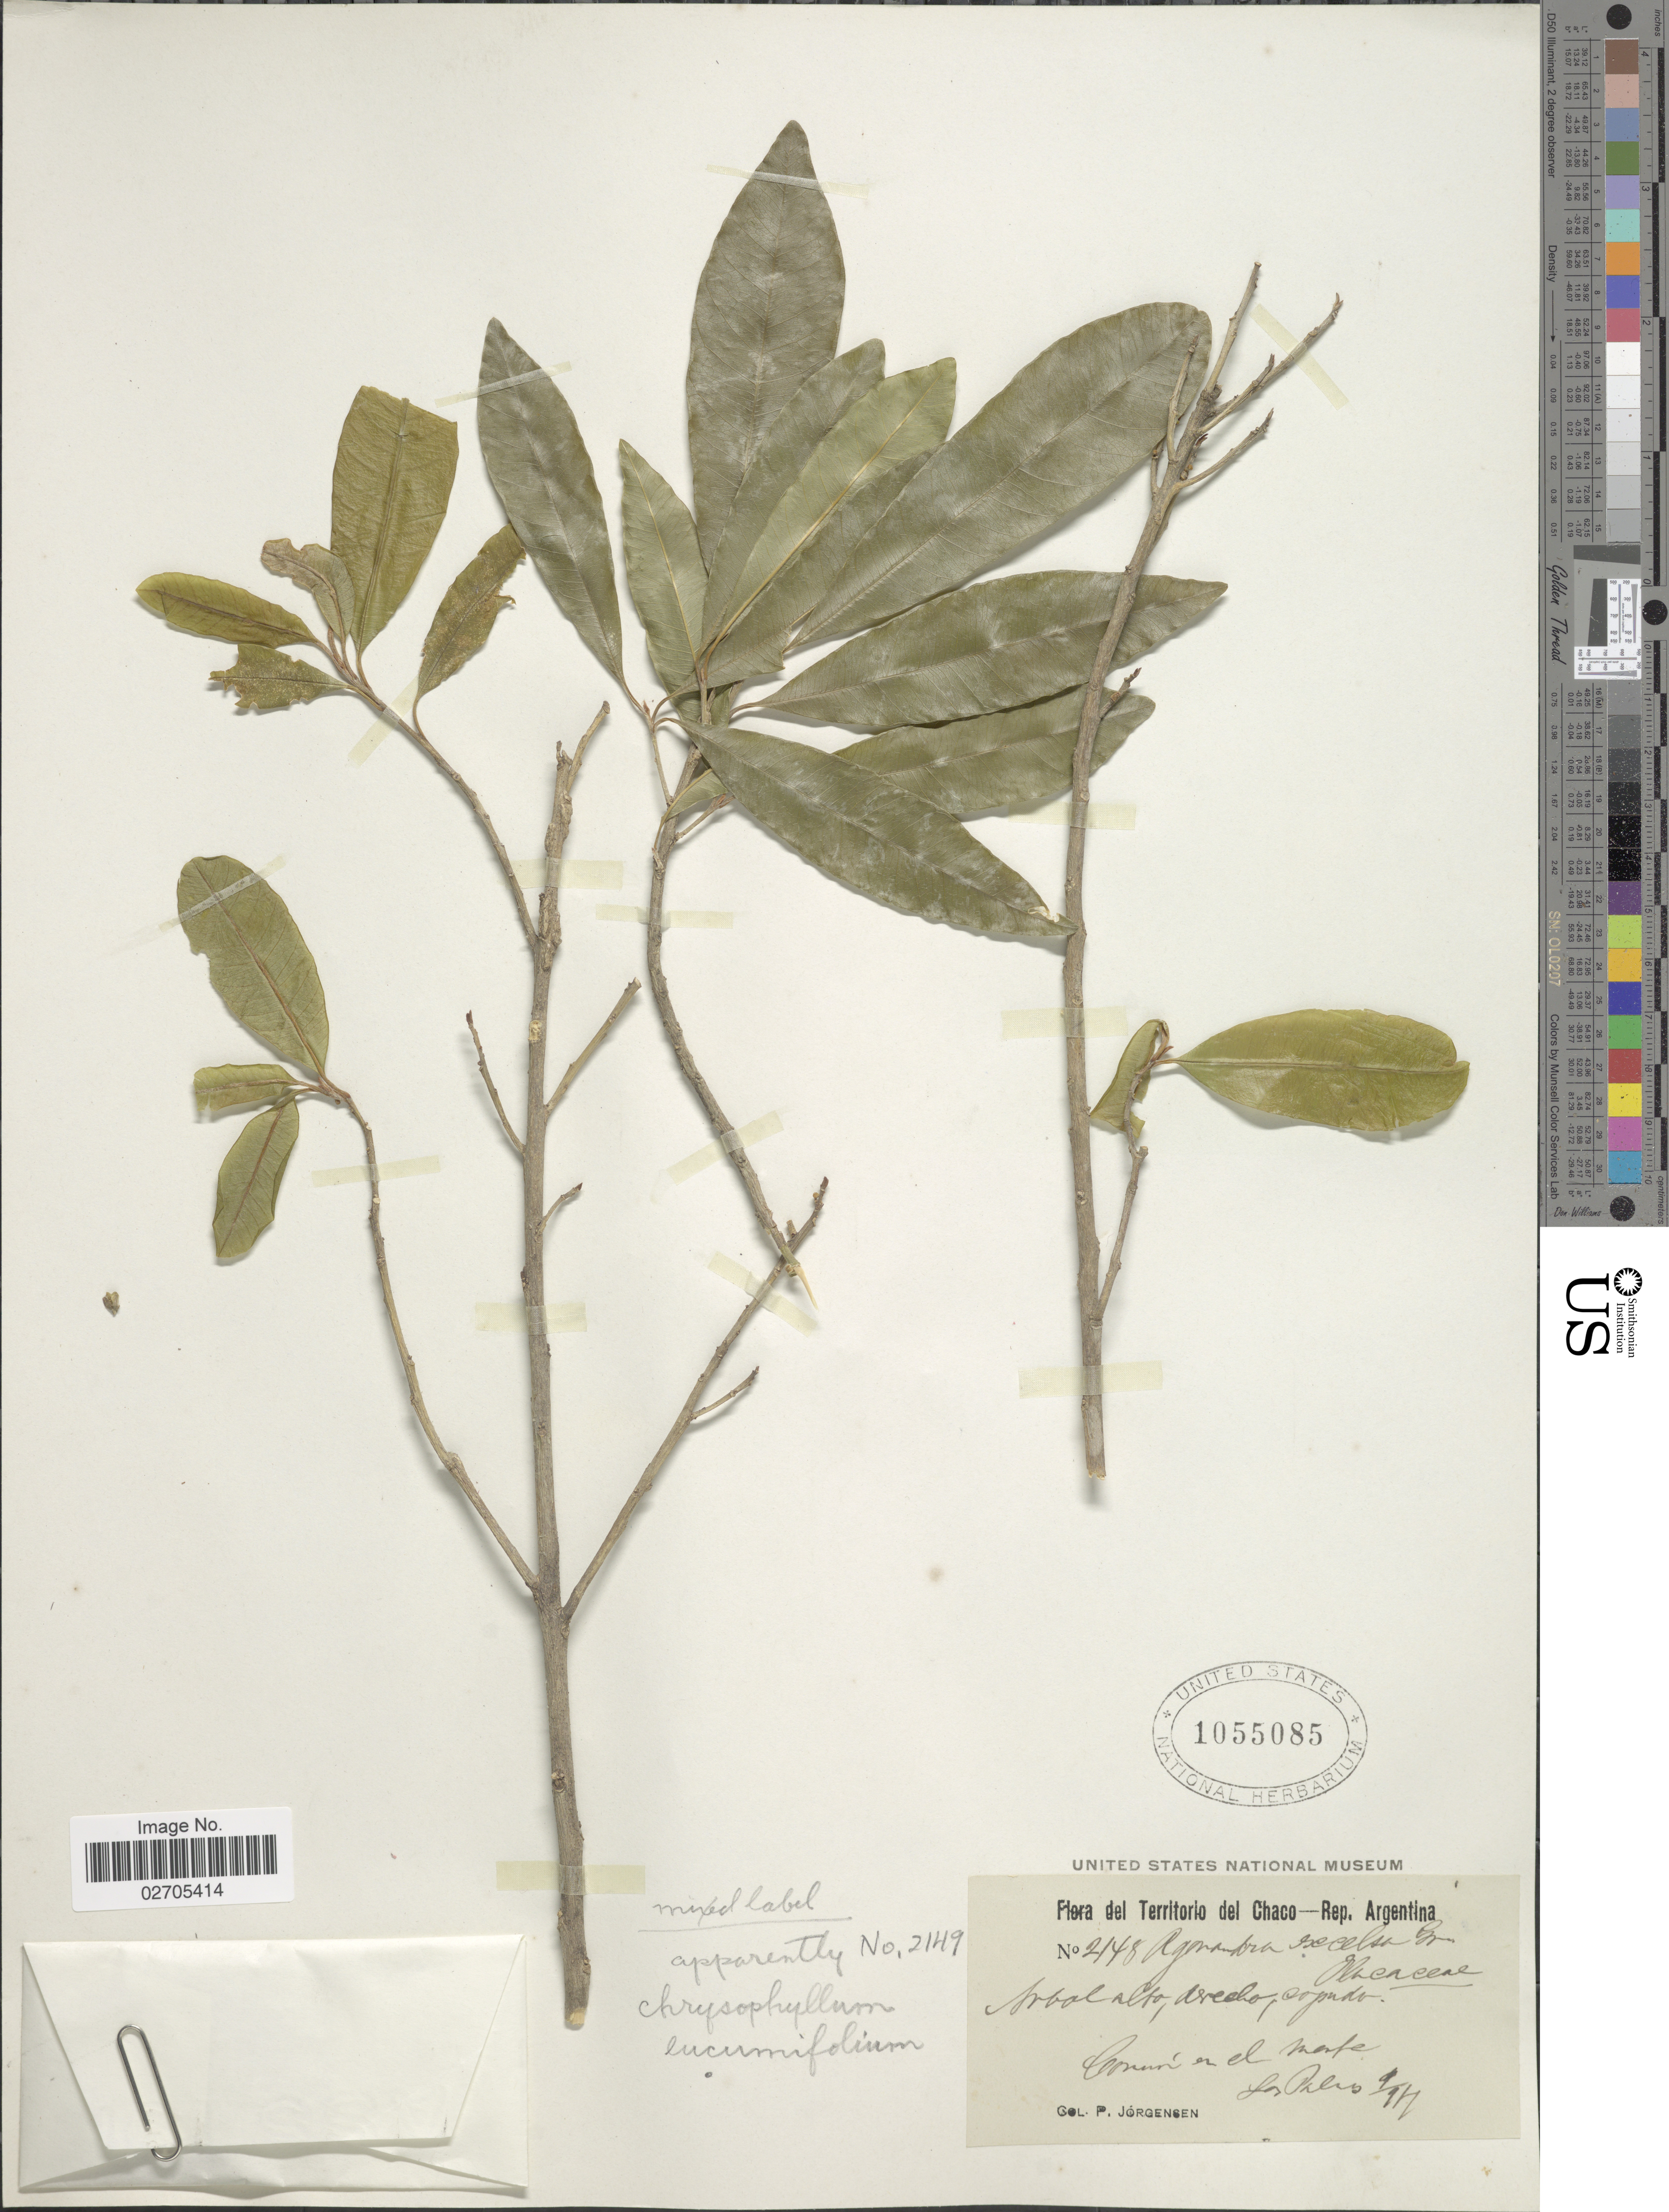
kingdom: Plantae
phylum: Tracheophyta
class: Magnoliopsida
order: Ericales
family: Sapotaceae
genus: Chrysophyllum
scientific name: Chrysophyllum gonocarpum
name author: (Mart. & Eichler ex Miq.) Engl.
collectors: P. Jörgensen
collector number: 2148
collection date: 1917-01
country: Argentina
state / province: Chaco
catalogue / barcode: US 1055085